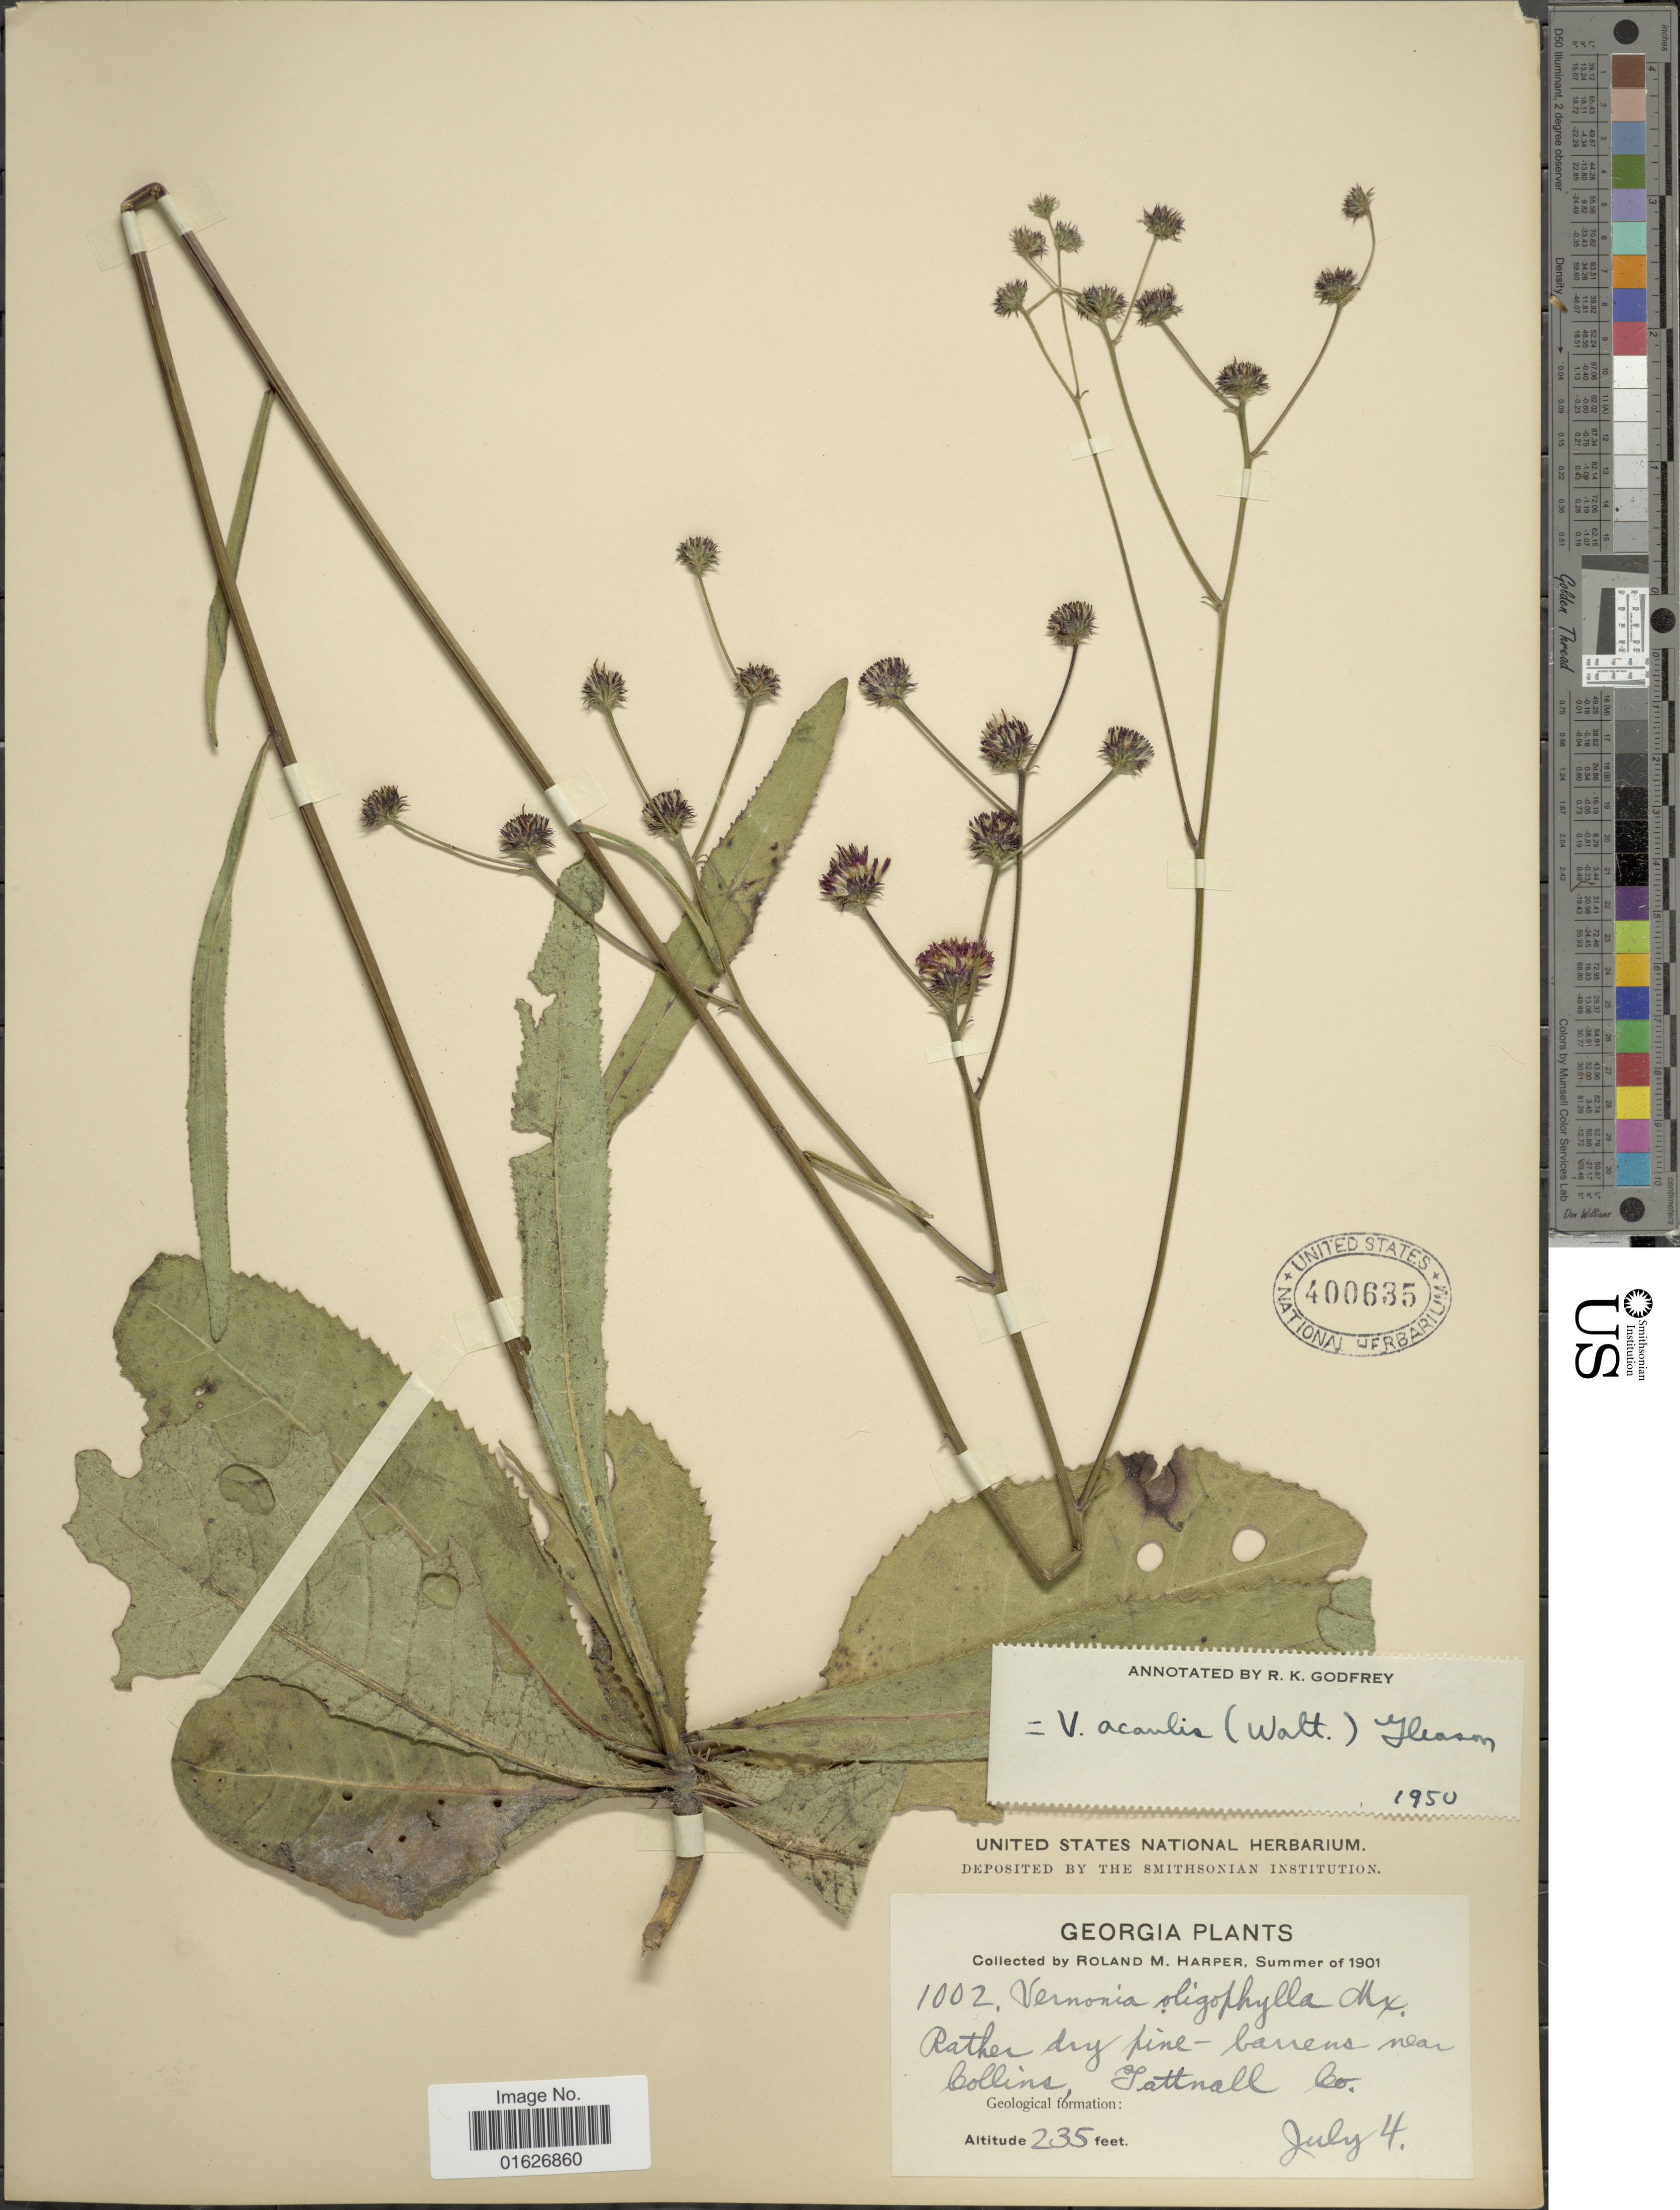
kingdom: Plantae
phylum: Tracheophyta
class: Magnoliopsida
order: Asterales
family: Asteraceae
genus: Vernonia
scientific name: Vernonia acaulis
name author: (Walter) Gleason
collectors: R. M. Harper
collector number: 1002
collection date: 1901-07-04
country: United States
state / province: Georgia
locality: Near Collins, Tattnall Co.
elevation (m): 72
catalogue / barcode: US 400635